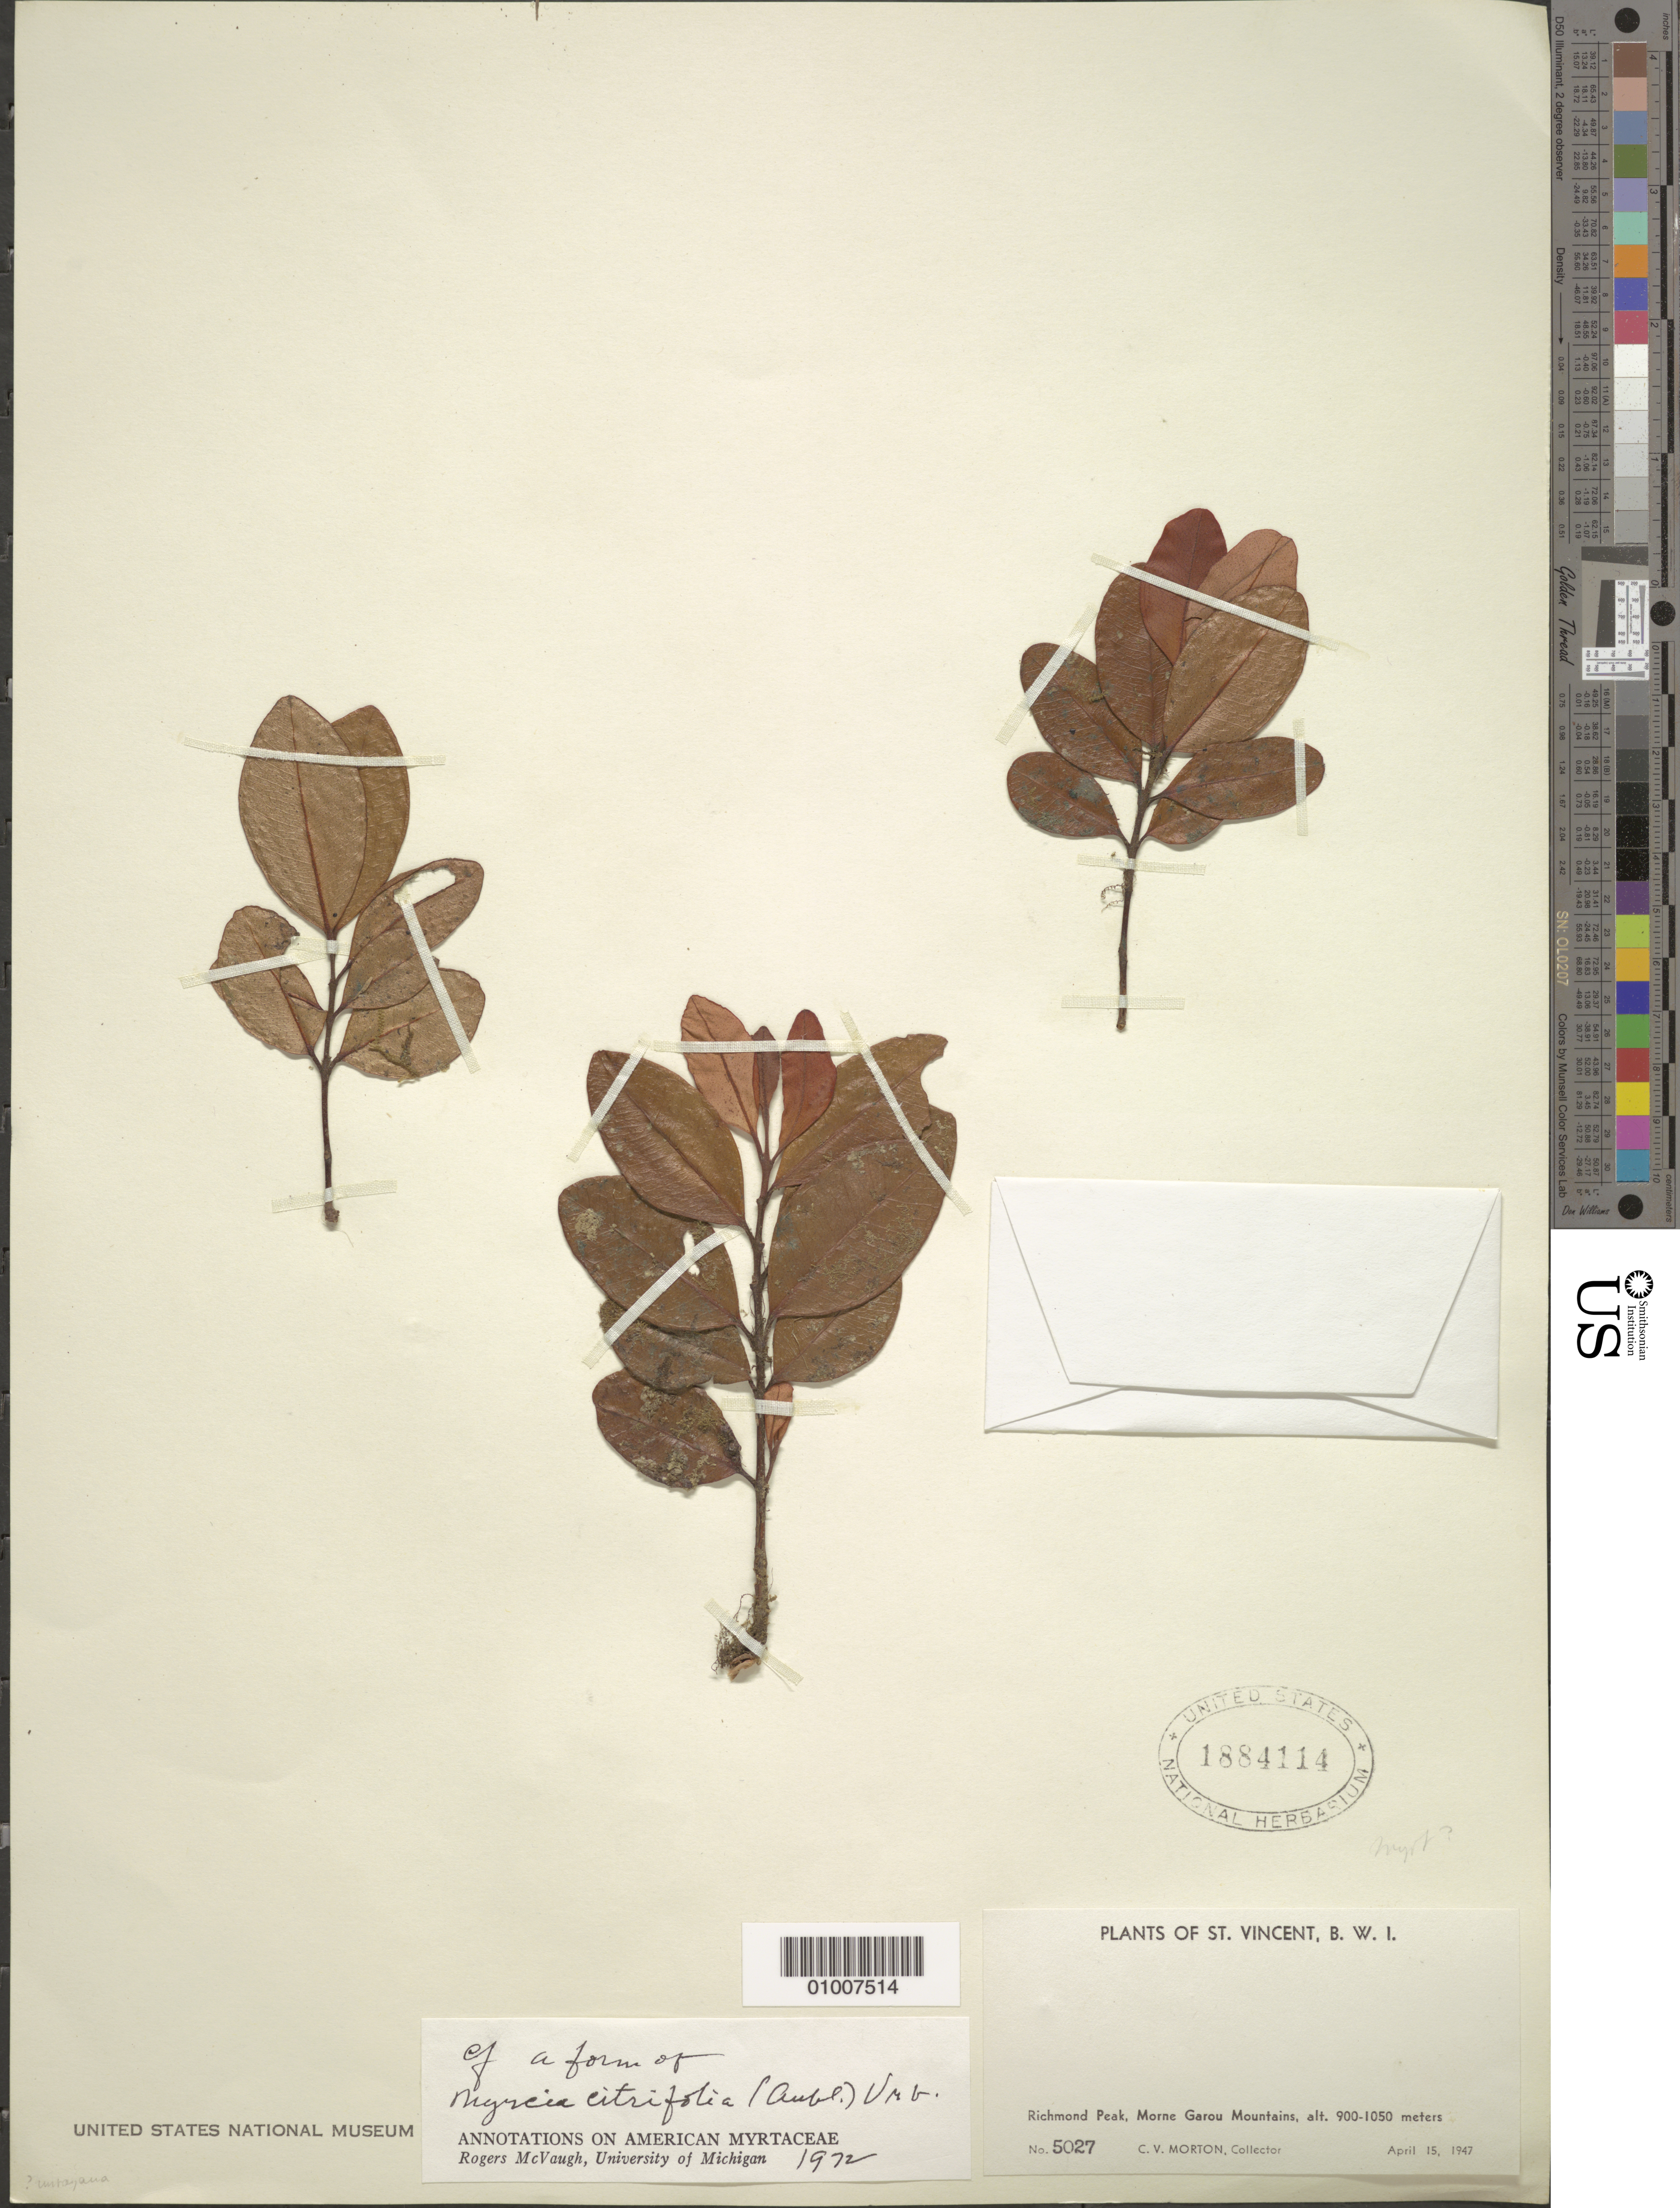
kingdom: Plantae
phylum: Tracheophyta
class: Magnoliopsida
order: Myrtales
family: Myrtaceae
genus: Myrcia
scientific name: Myrcia citrifolia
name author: (Aubl.) Urb.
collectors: C. V. Morton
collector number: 5027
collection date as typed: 15 Apr 1947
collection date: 1947-04-15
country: St. Vincent - Grenadines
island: St. Vincent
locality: Richmond Peak, Morne Garou Mountains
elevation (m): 900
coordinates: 0 N, 0 E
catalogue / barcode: US 1884114